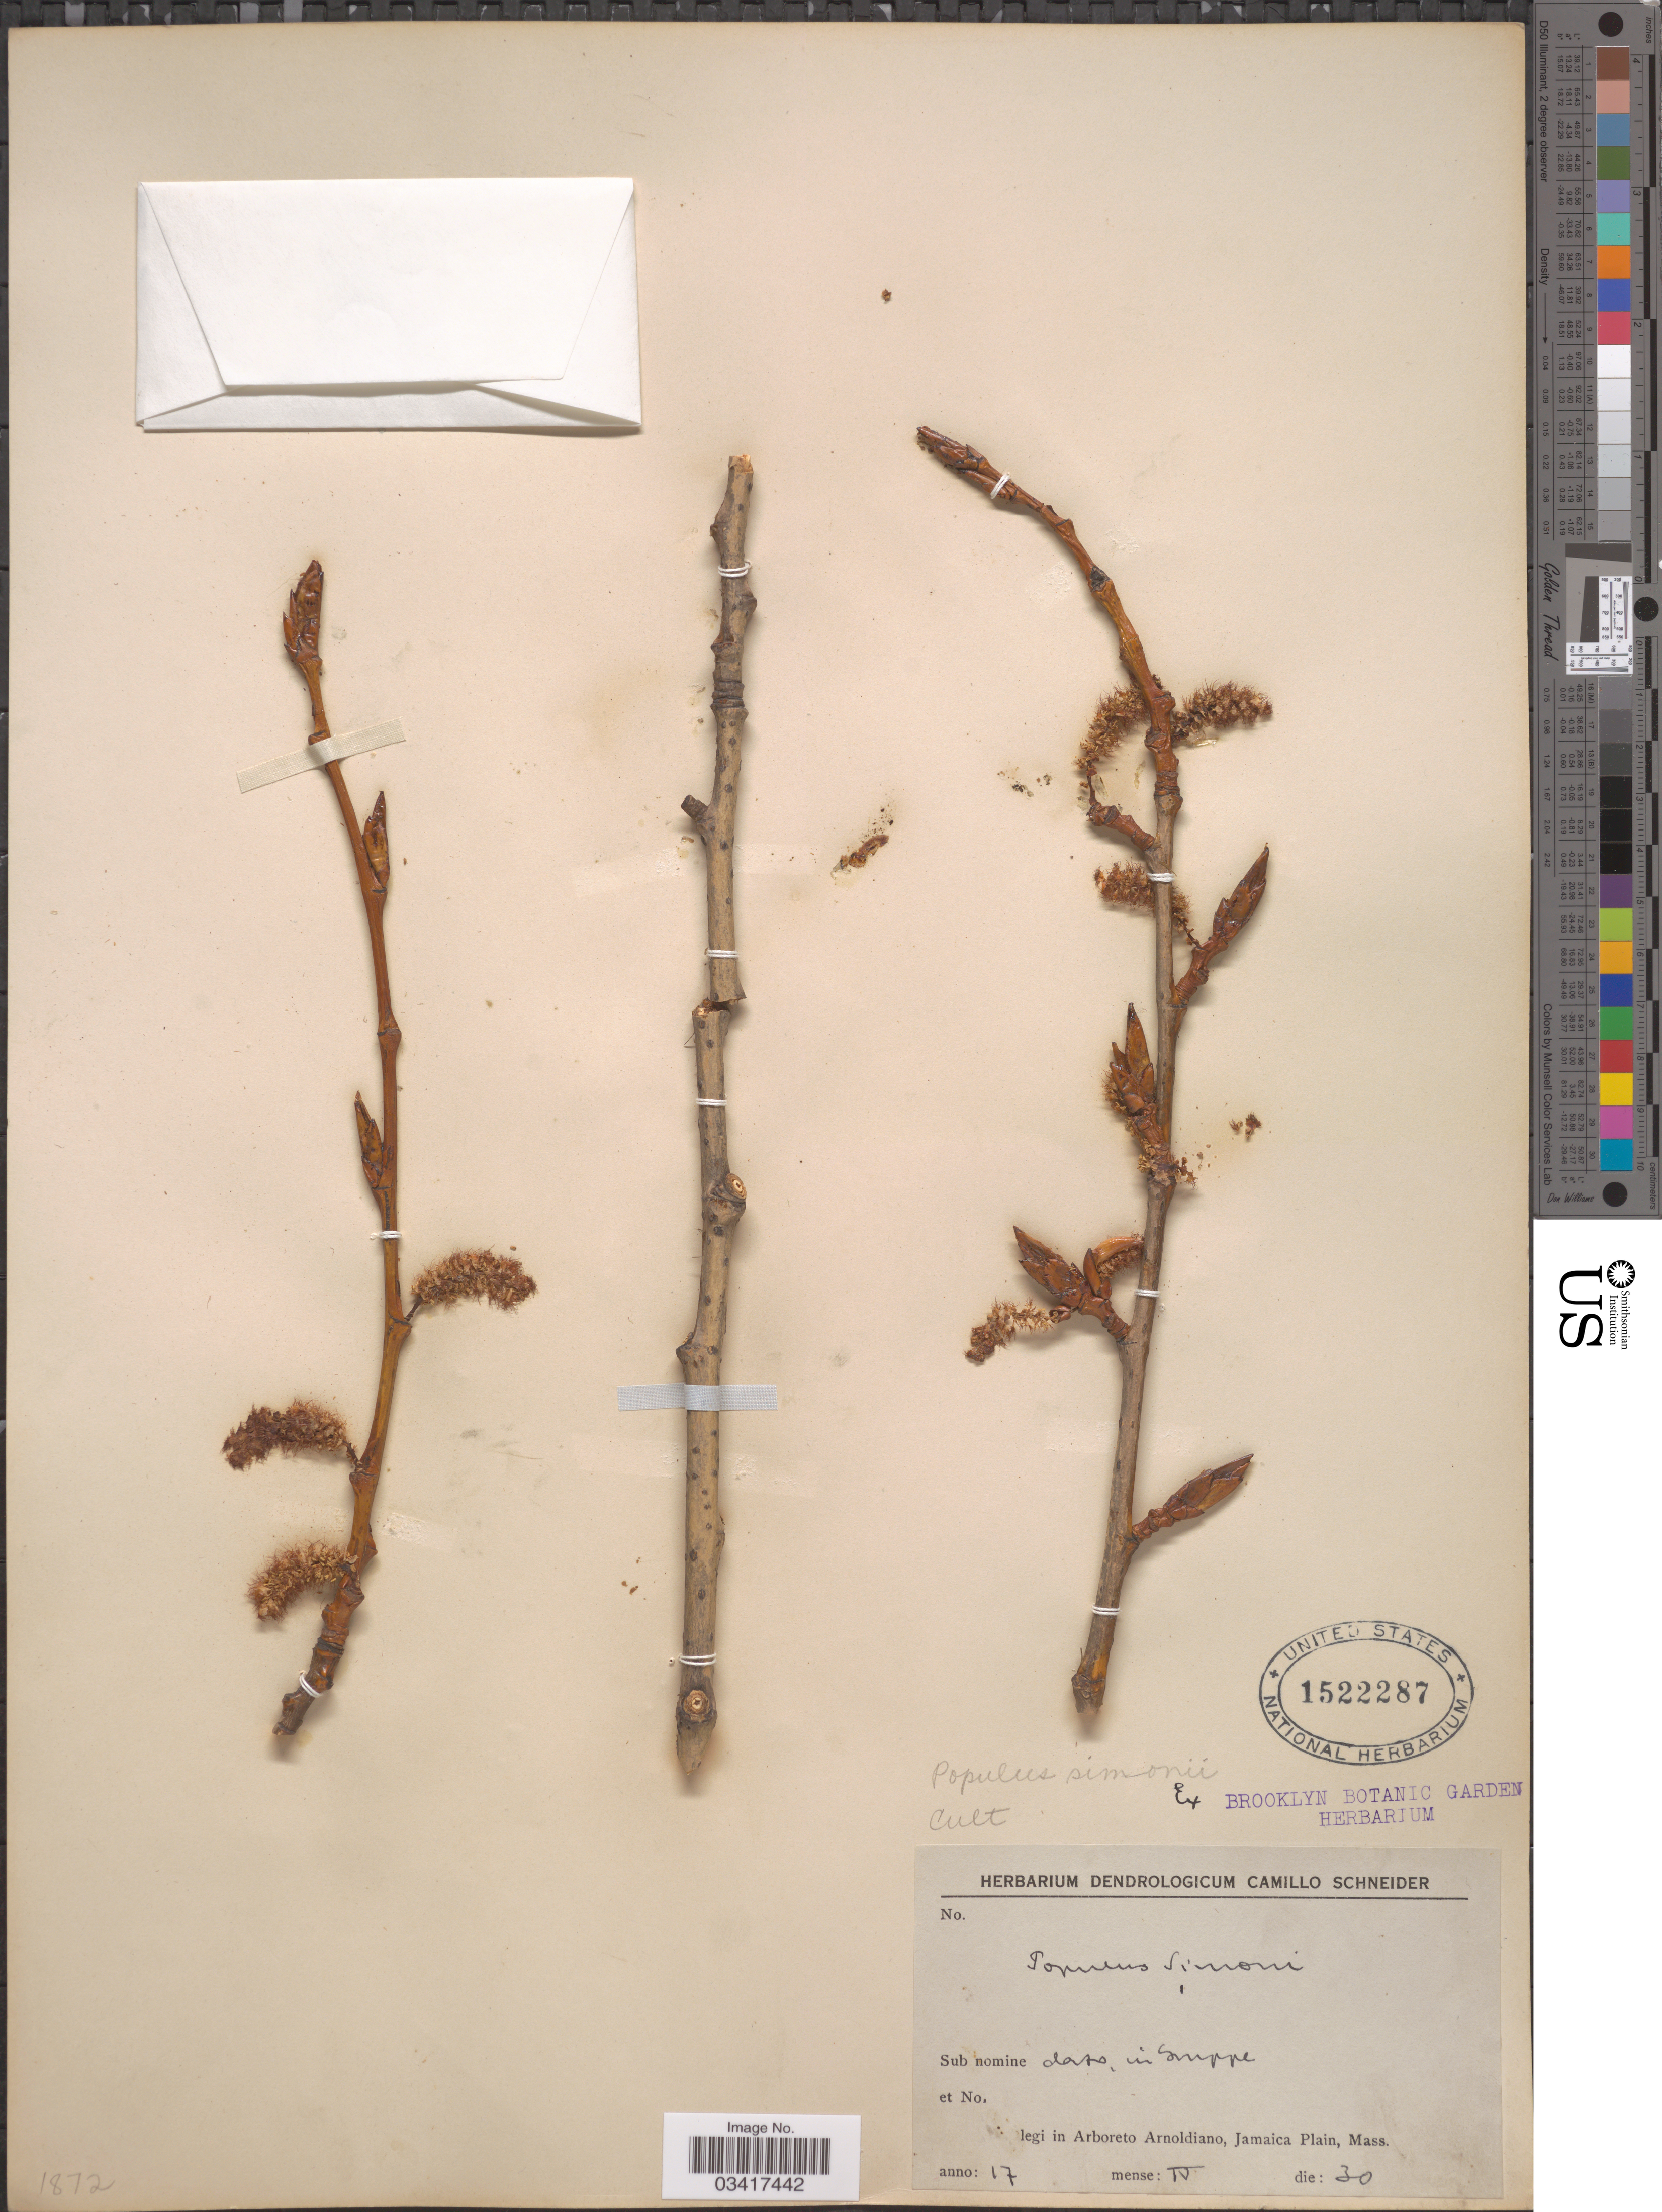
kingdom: Plantae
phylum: Tracheophyta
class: Magnoliopsida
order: Malpighiales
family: Salicaceae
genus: Populus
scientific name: Populus simonii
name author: Carrière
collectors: ex herb. Dendrologicum C. Schneider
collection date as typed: Transcribed d/m/y: 30/4/17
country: United States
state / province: Massachusetts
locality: Arboreto Arnoldiano, Jamaica Plain.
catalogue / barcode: US 1522287